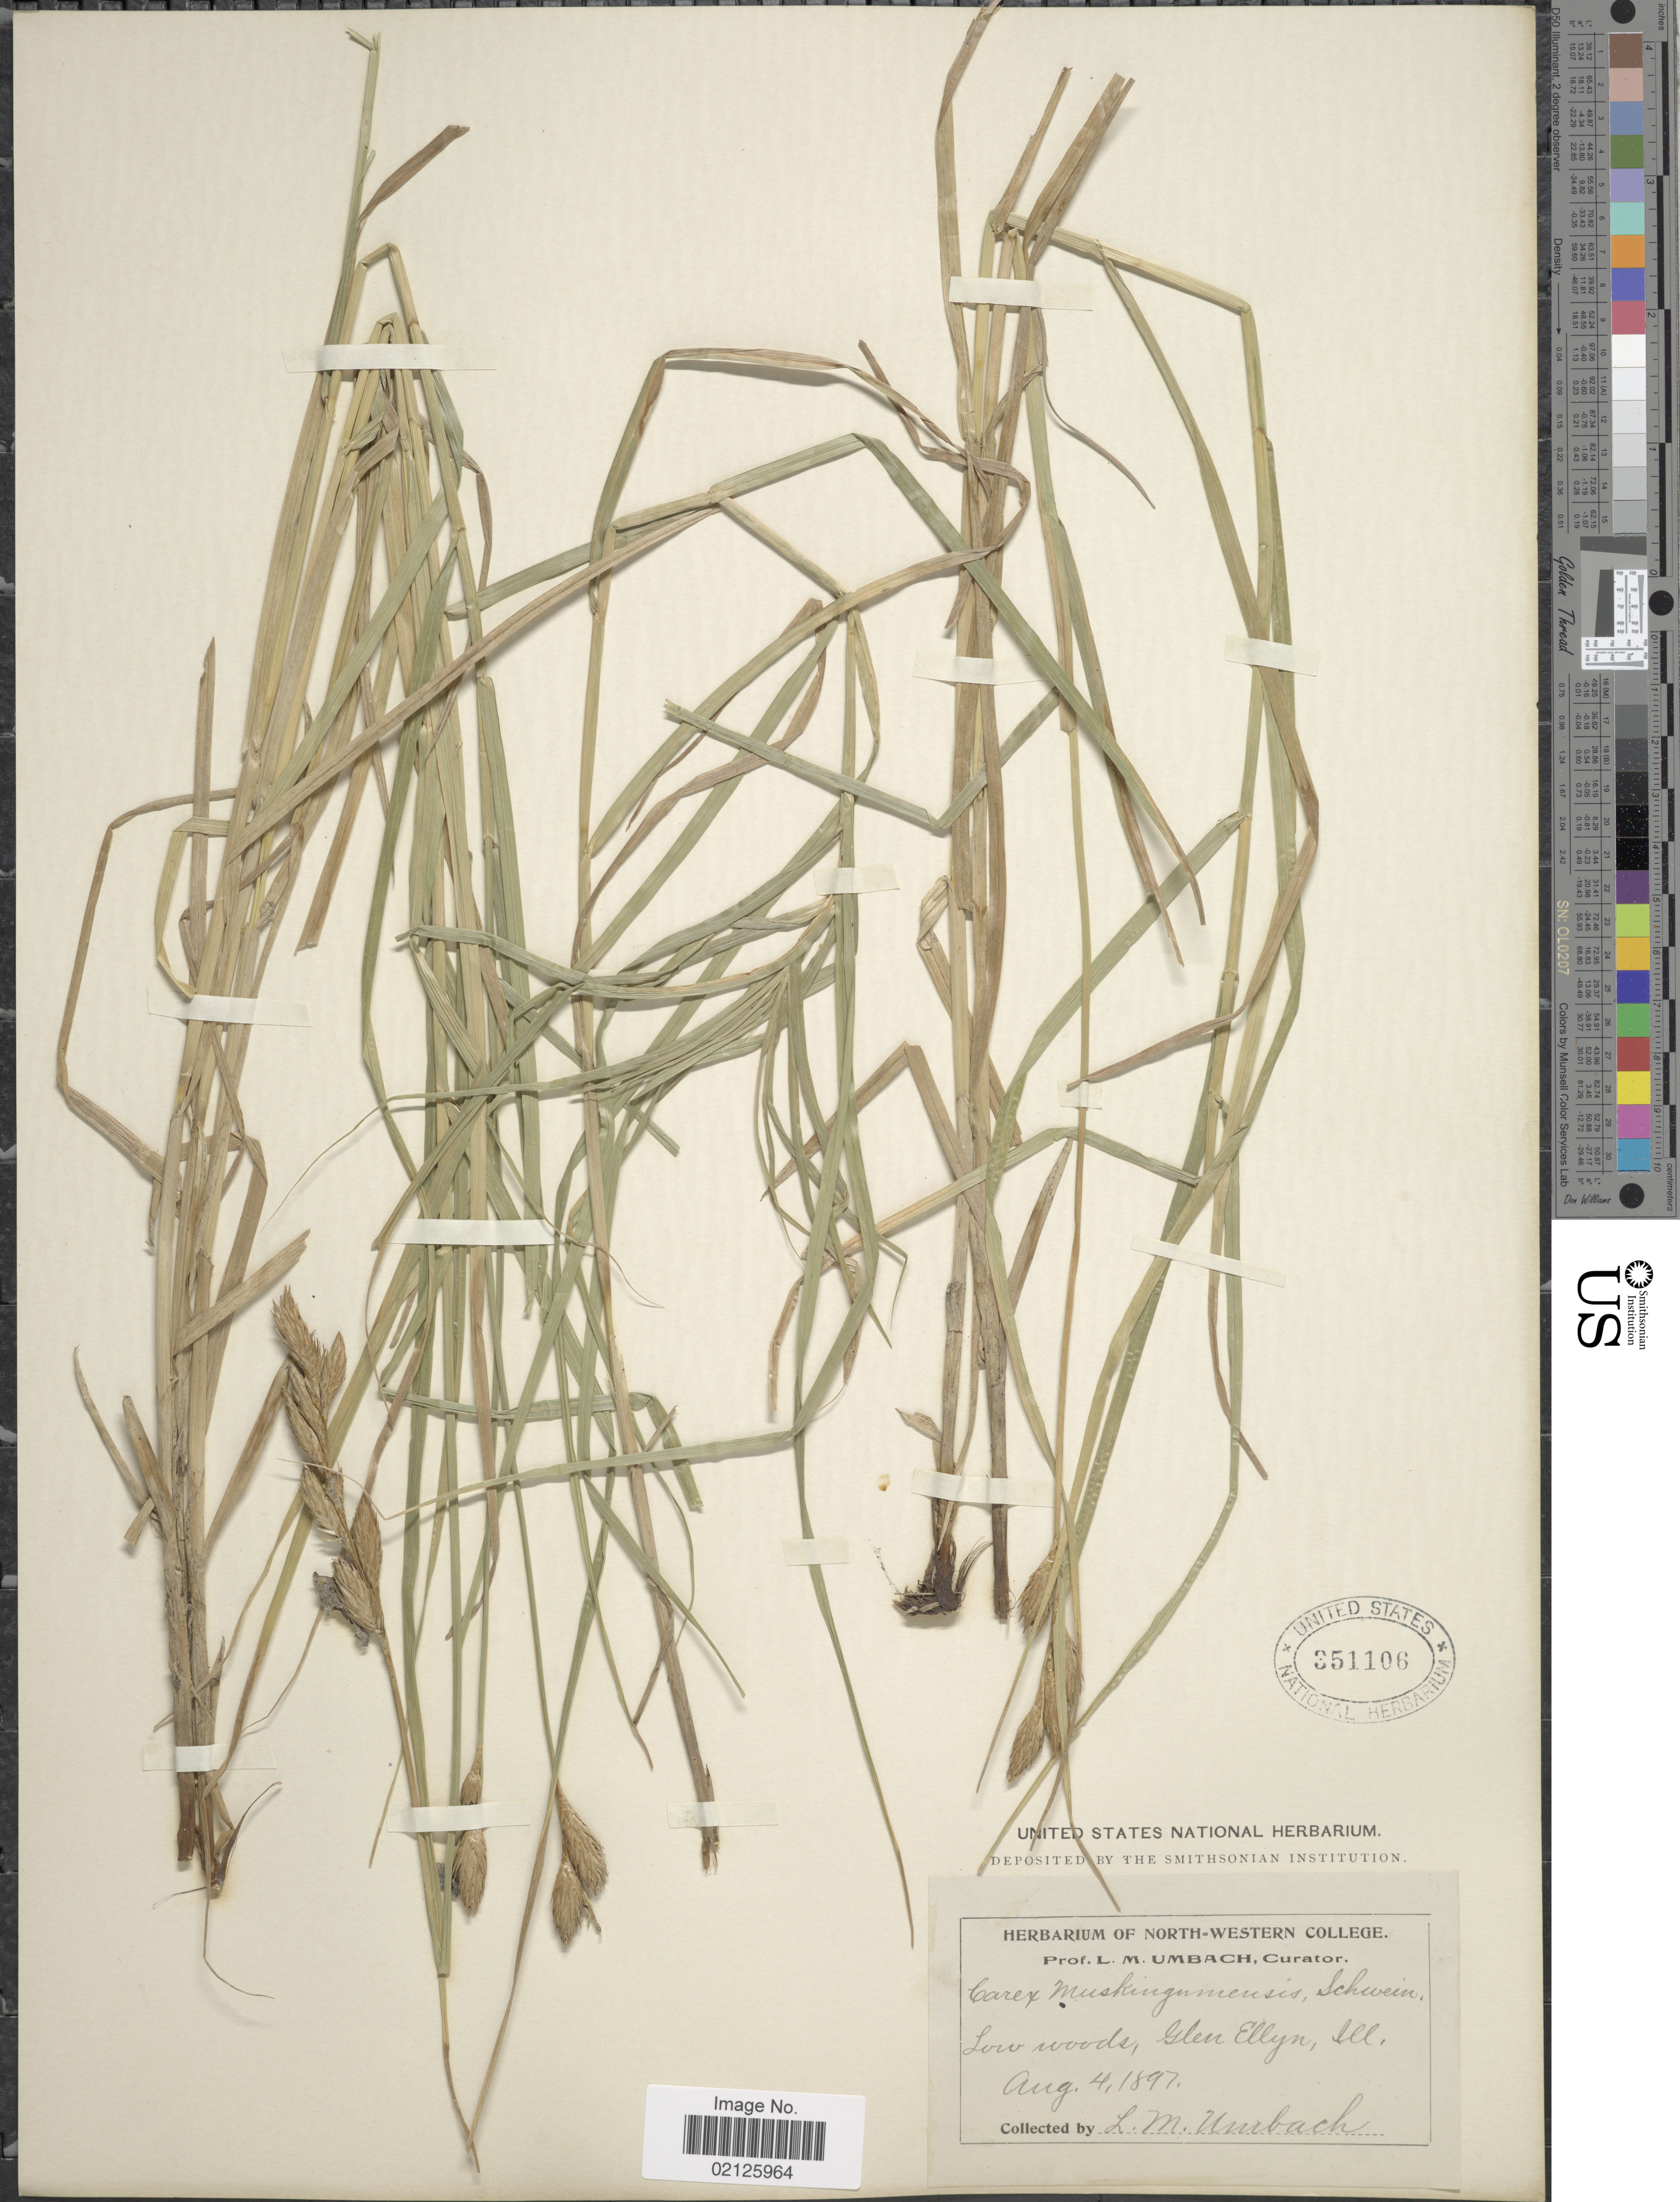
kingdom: Plantae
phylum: Tracheophyta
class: Liliopsida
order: Poales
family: Cyperaceae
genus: Carex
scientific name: Carex muskingumensis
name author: Schwein.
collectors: L. M. Umbach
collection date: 1897-08-04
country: United States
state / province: Illinois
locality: Low woods, Glen Ellyn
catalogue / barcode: US 351106